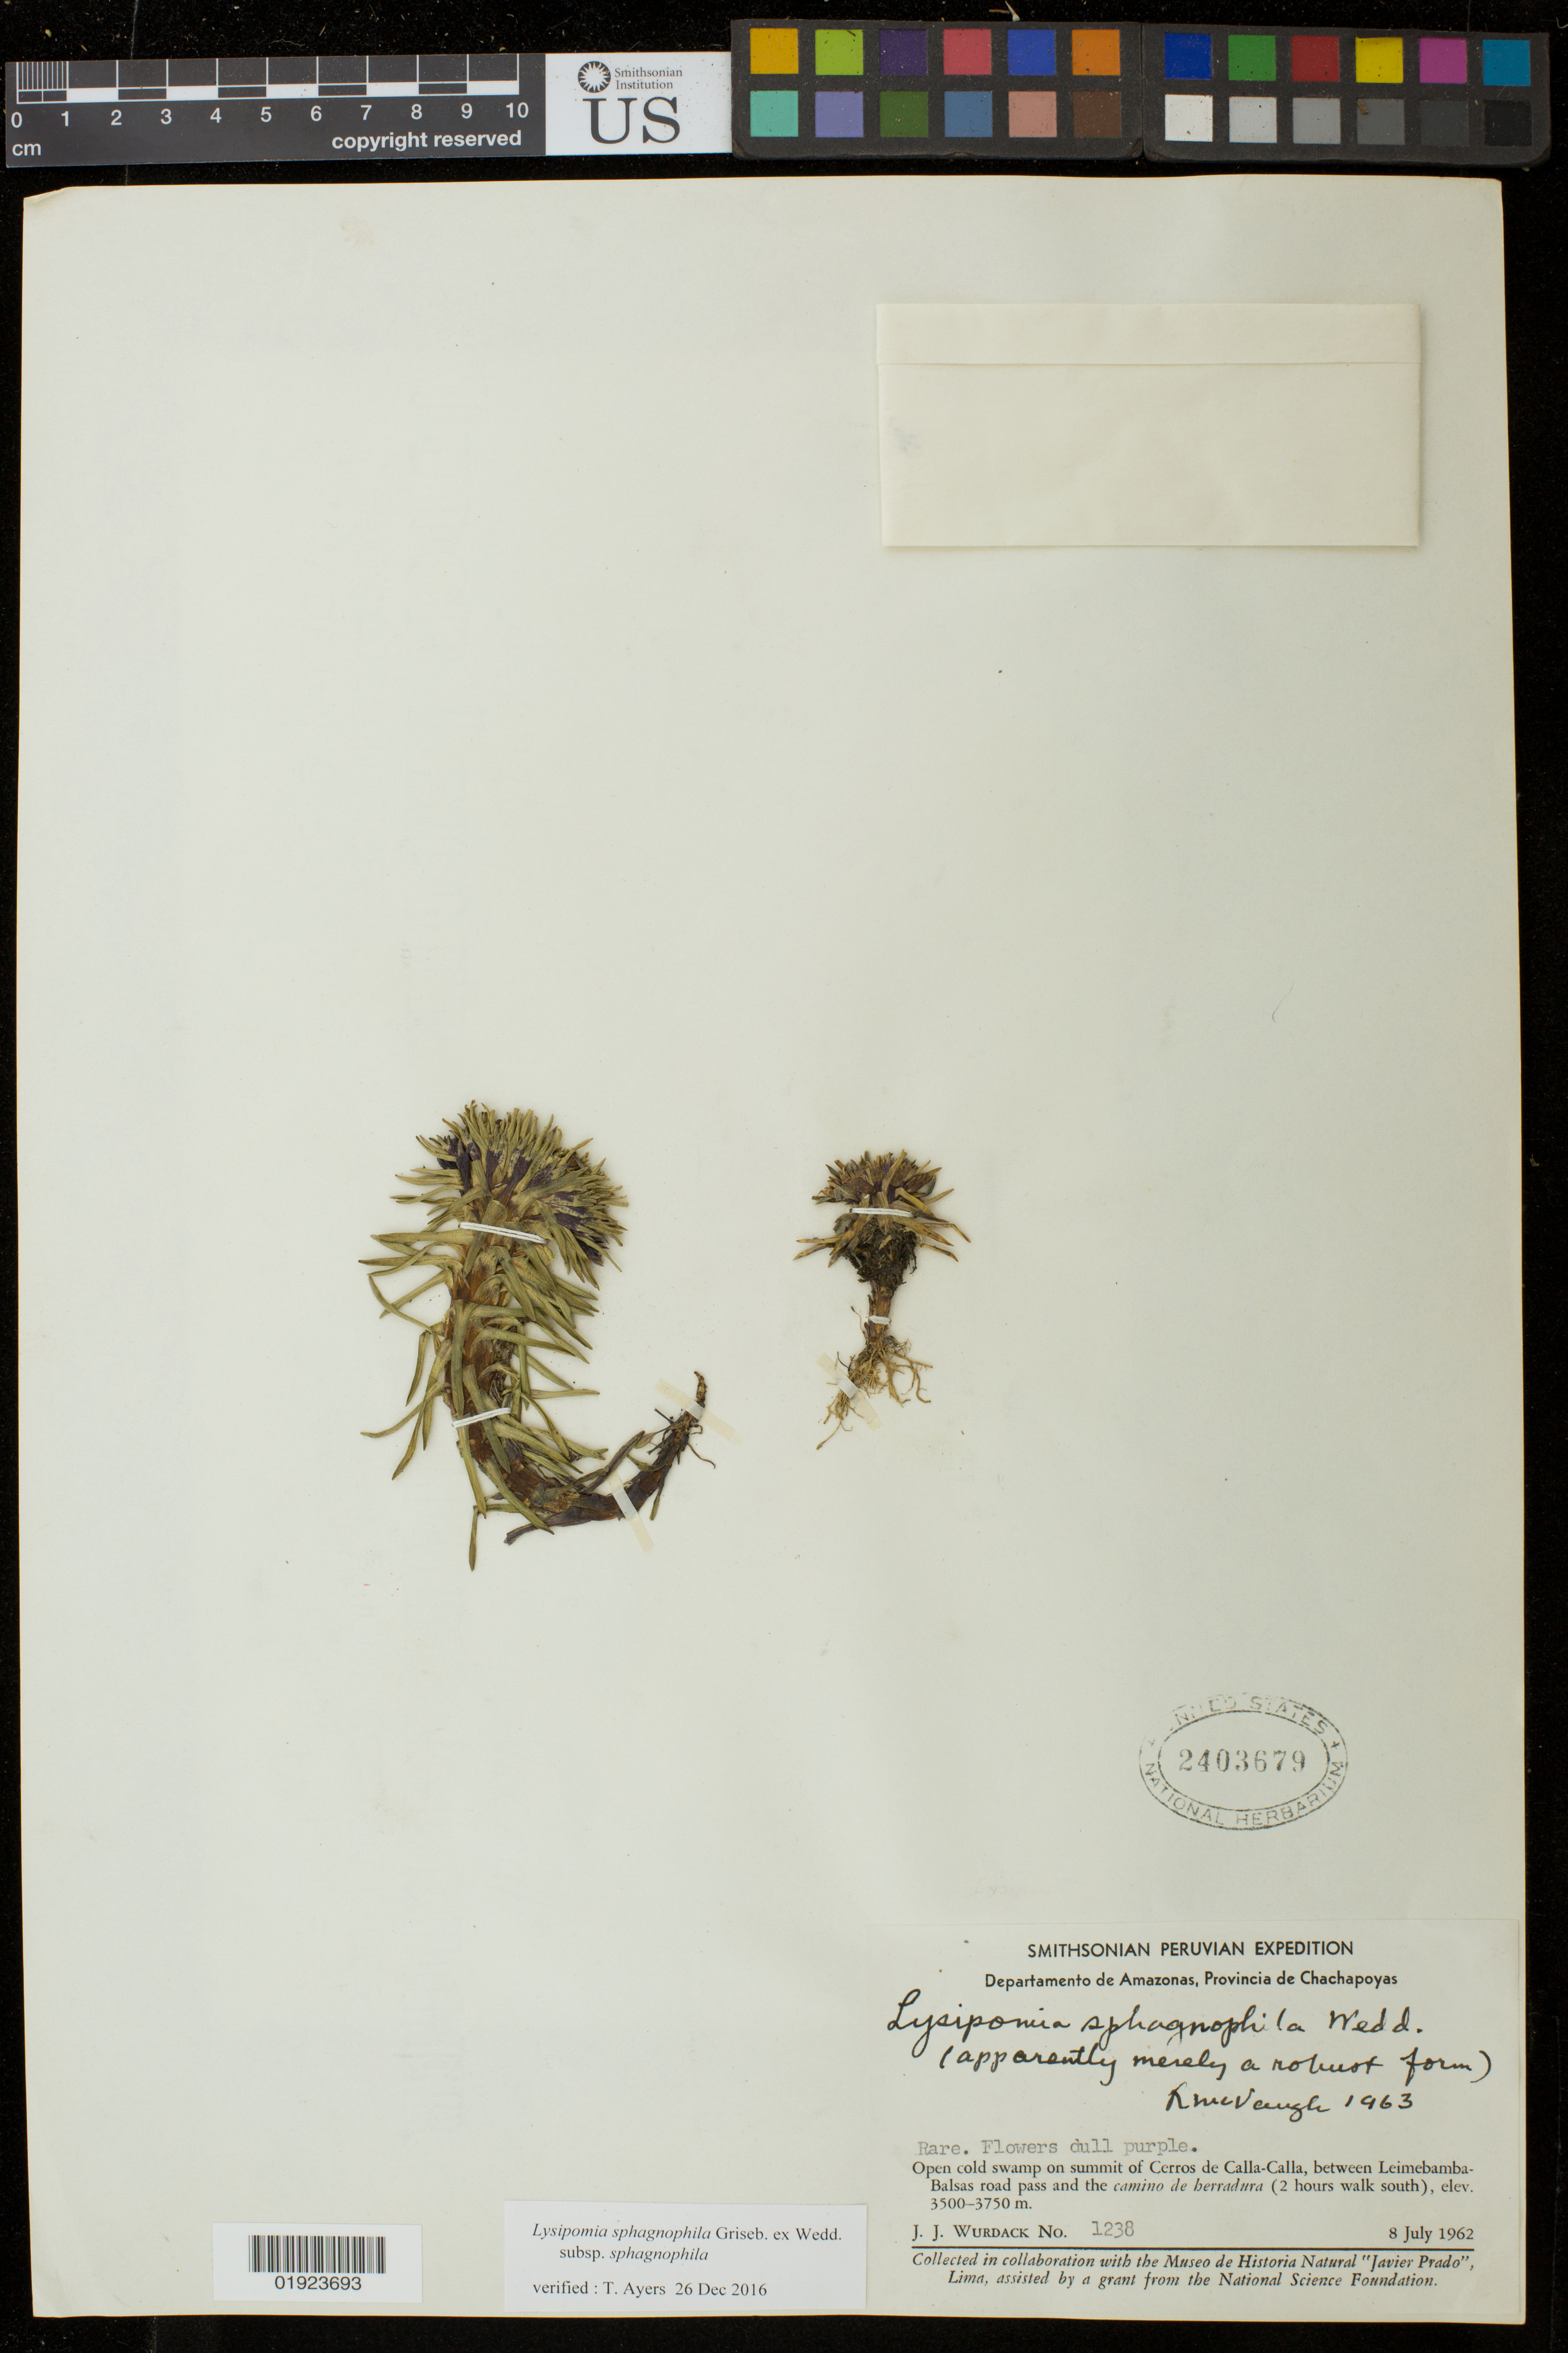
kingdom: Plantae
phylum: Tracheophyta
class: Magnoliopsida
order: Asterales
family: Campanulaceae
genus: Lysipomia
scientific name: Lysipomia sphagnophila subsp. sphagnophila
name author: Griseb. ex Wedd.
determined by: Ayers, T.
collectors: J. J. Wurdack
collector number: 1238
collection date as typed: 8 July 1962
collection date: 1962-07-08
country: Peru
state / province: Amazonas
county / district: Chachapoyas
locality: Open cold swamp on summit of Cerros de Calla-Calla, between Leimebamba-Balsas road pass and the camino de herradura (2 hours walk south)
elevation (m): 3500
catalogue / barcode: US 2403679